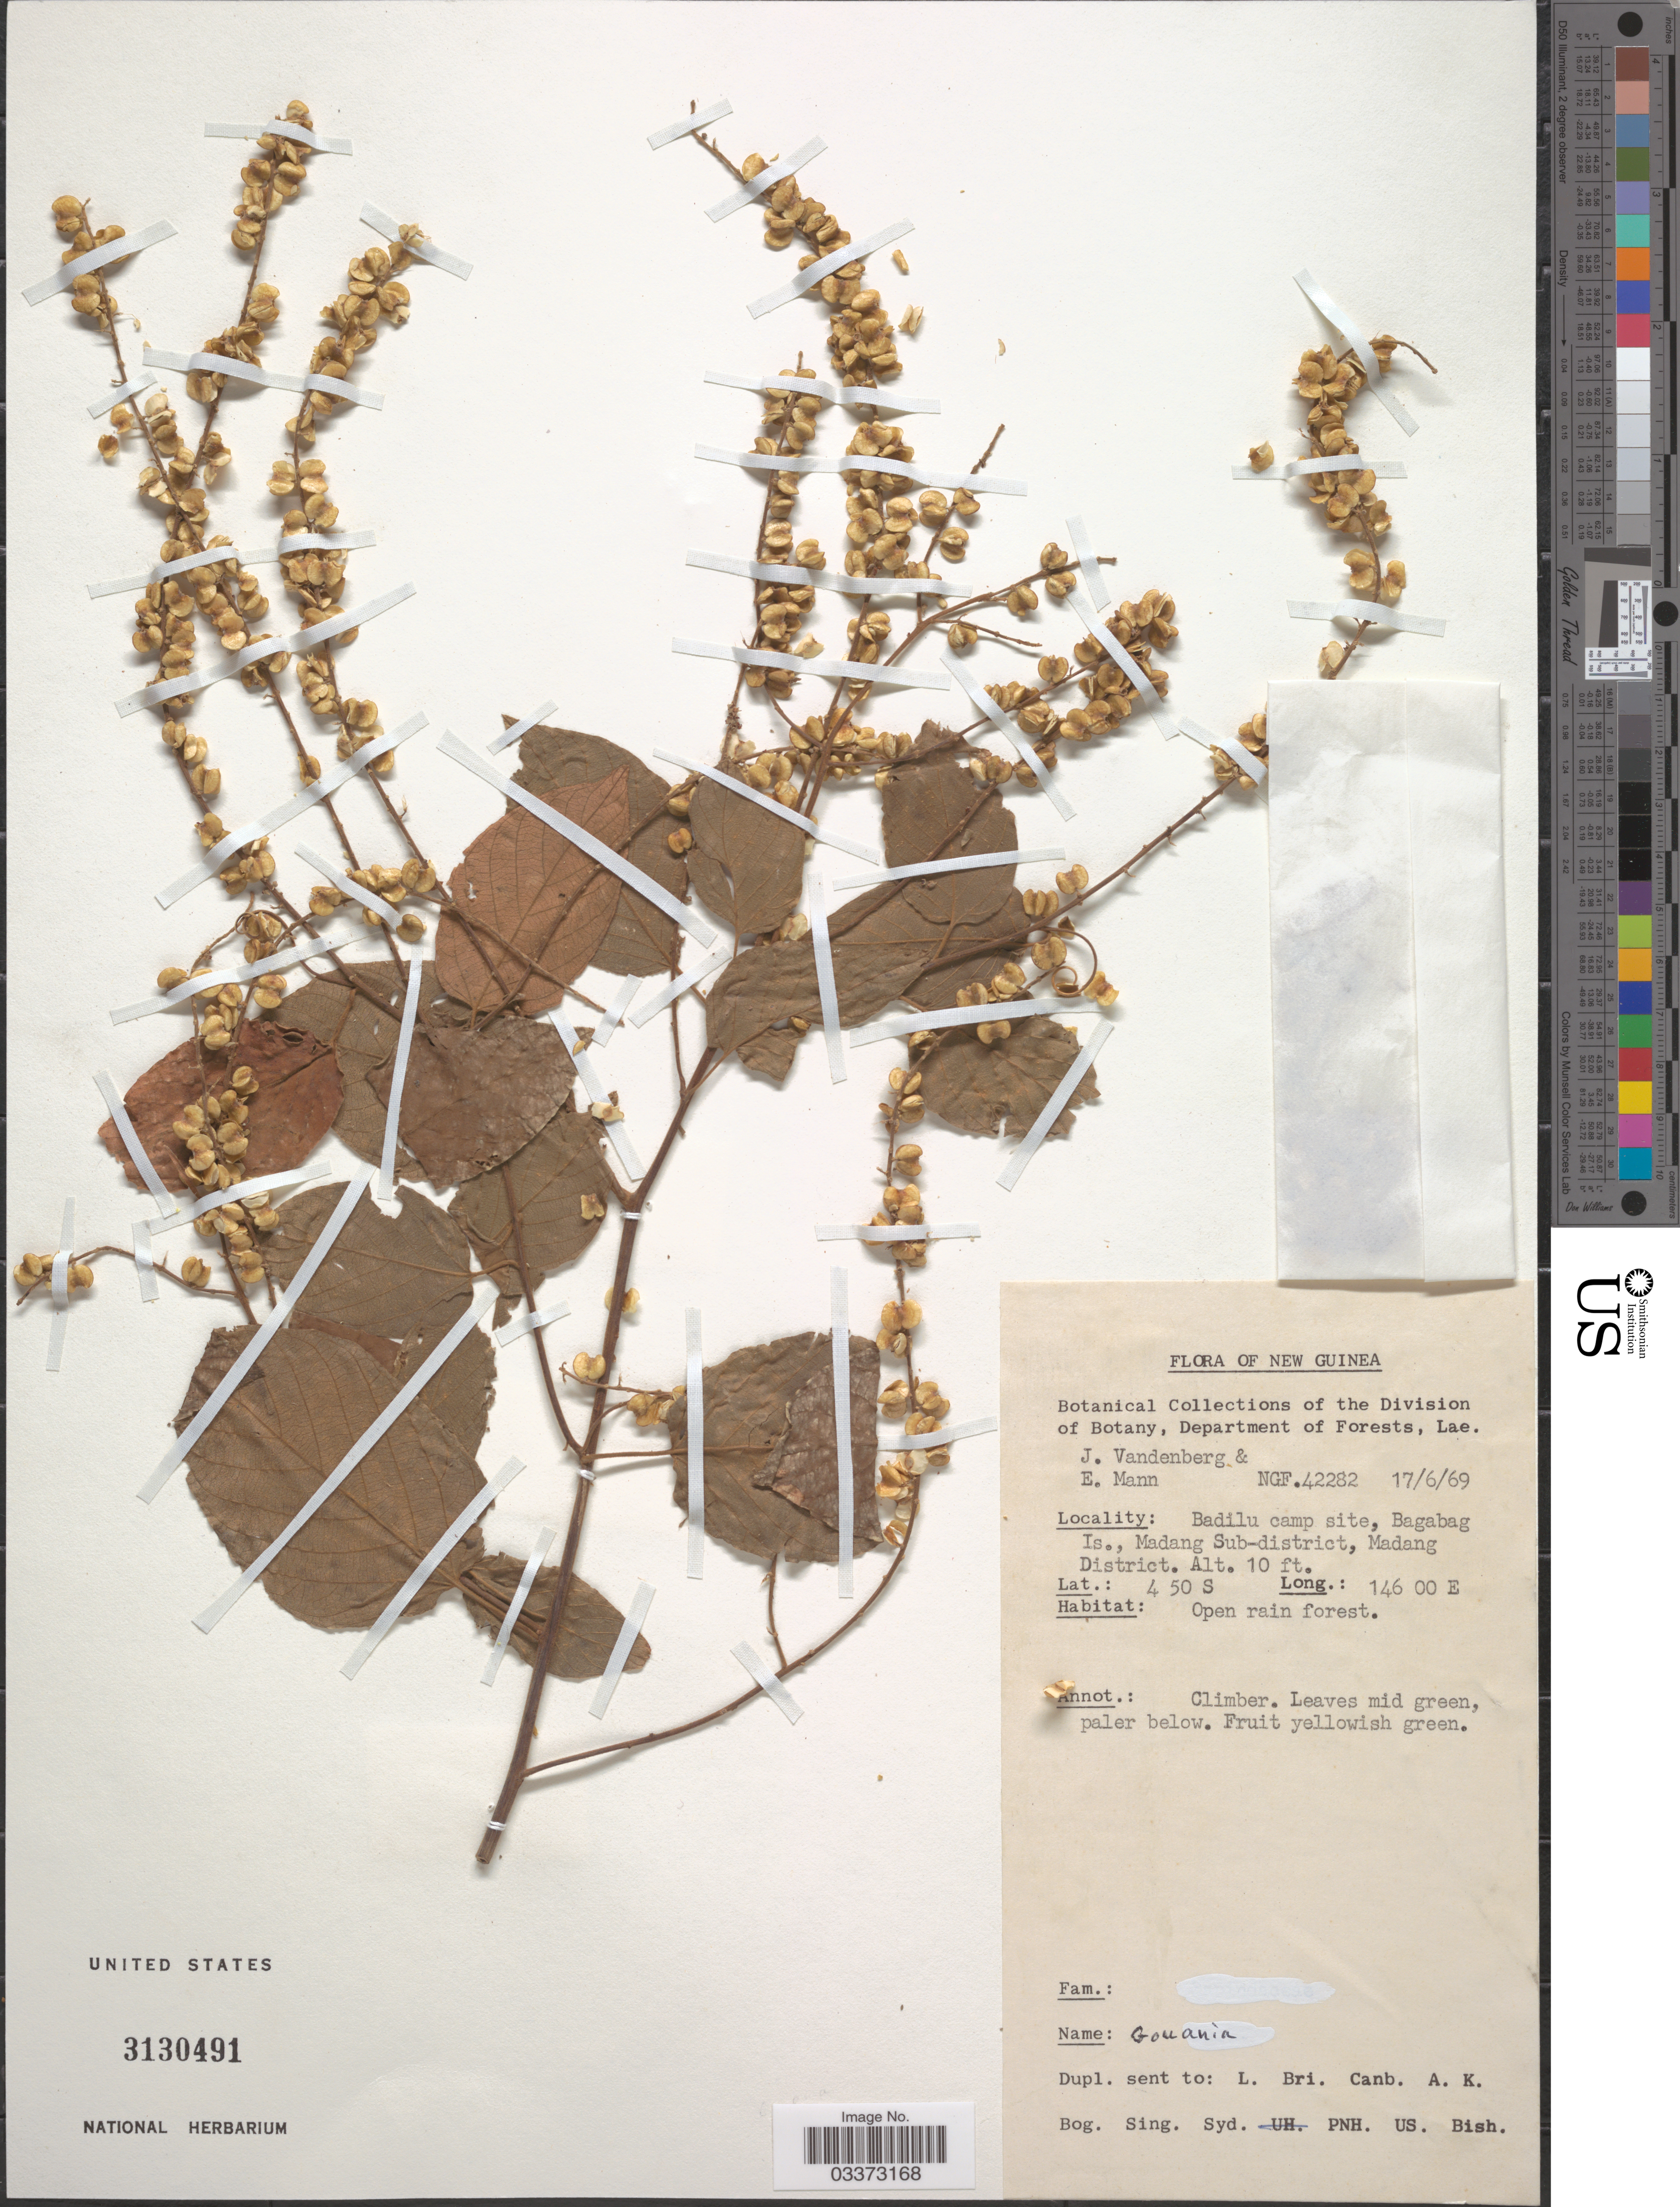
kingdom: Plantae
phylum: Tracheophyta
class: Magnoliopsida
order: Rosales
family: Rhamnaceae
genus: Gouania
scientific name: Gouania sp.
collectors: J. Vandenberg & E. Mann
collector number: NGF 42282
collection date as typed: Transcribed d/m/y: 17/6/69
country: Papua New Guinea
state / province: Madang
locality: New Guinea. Badilu camp site, Bagabag Is., Madang Sub-district, Madang District.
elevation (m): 3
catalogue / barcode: US 3130491